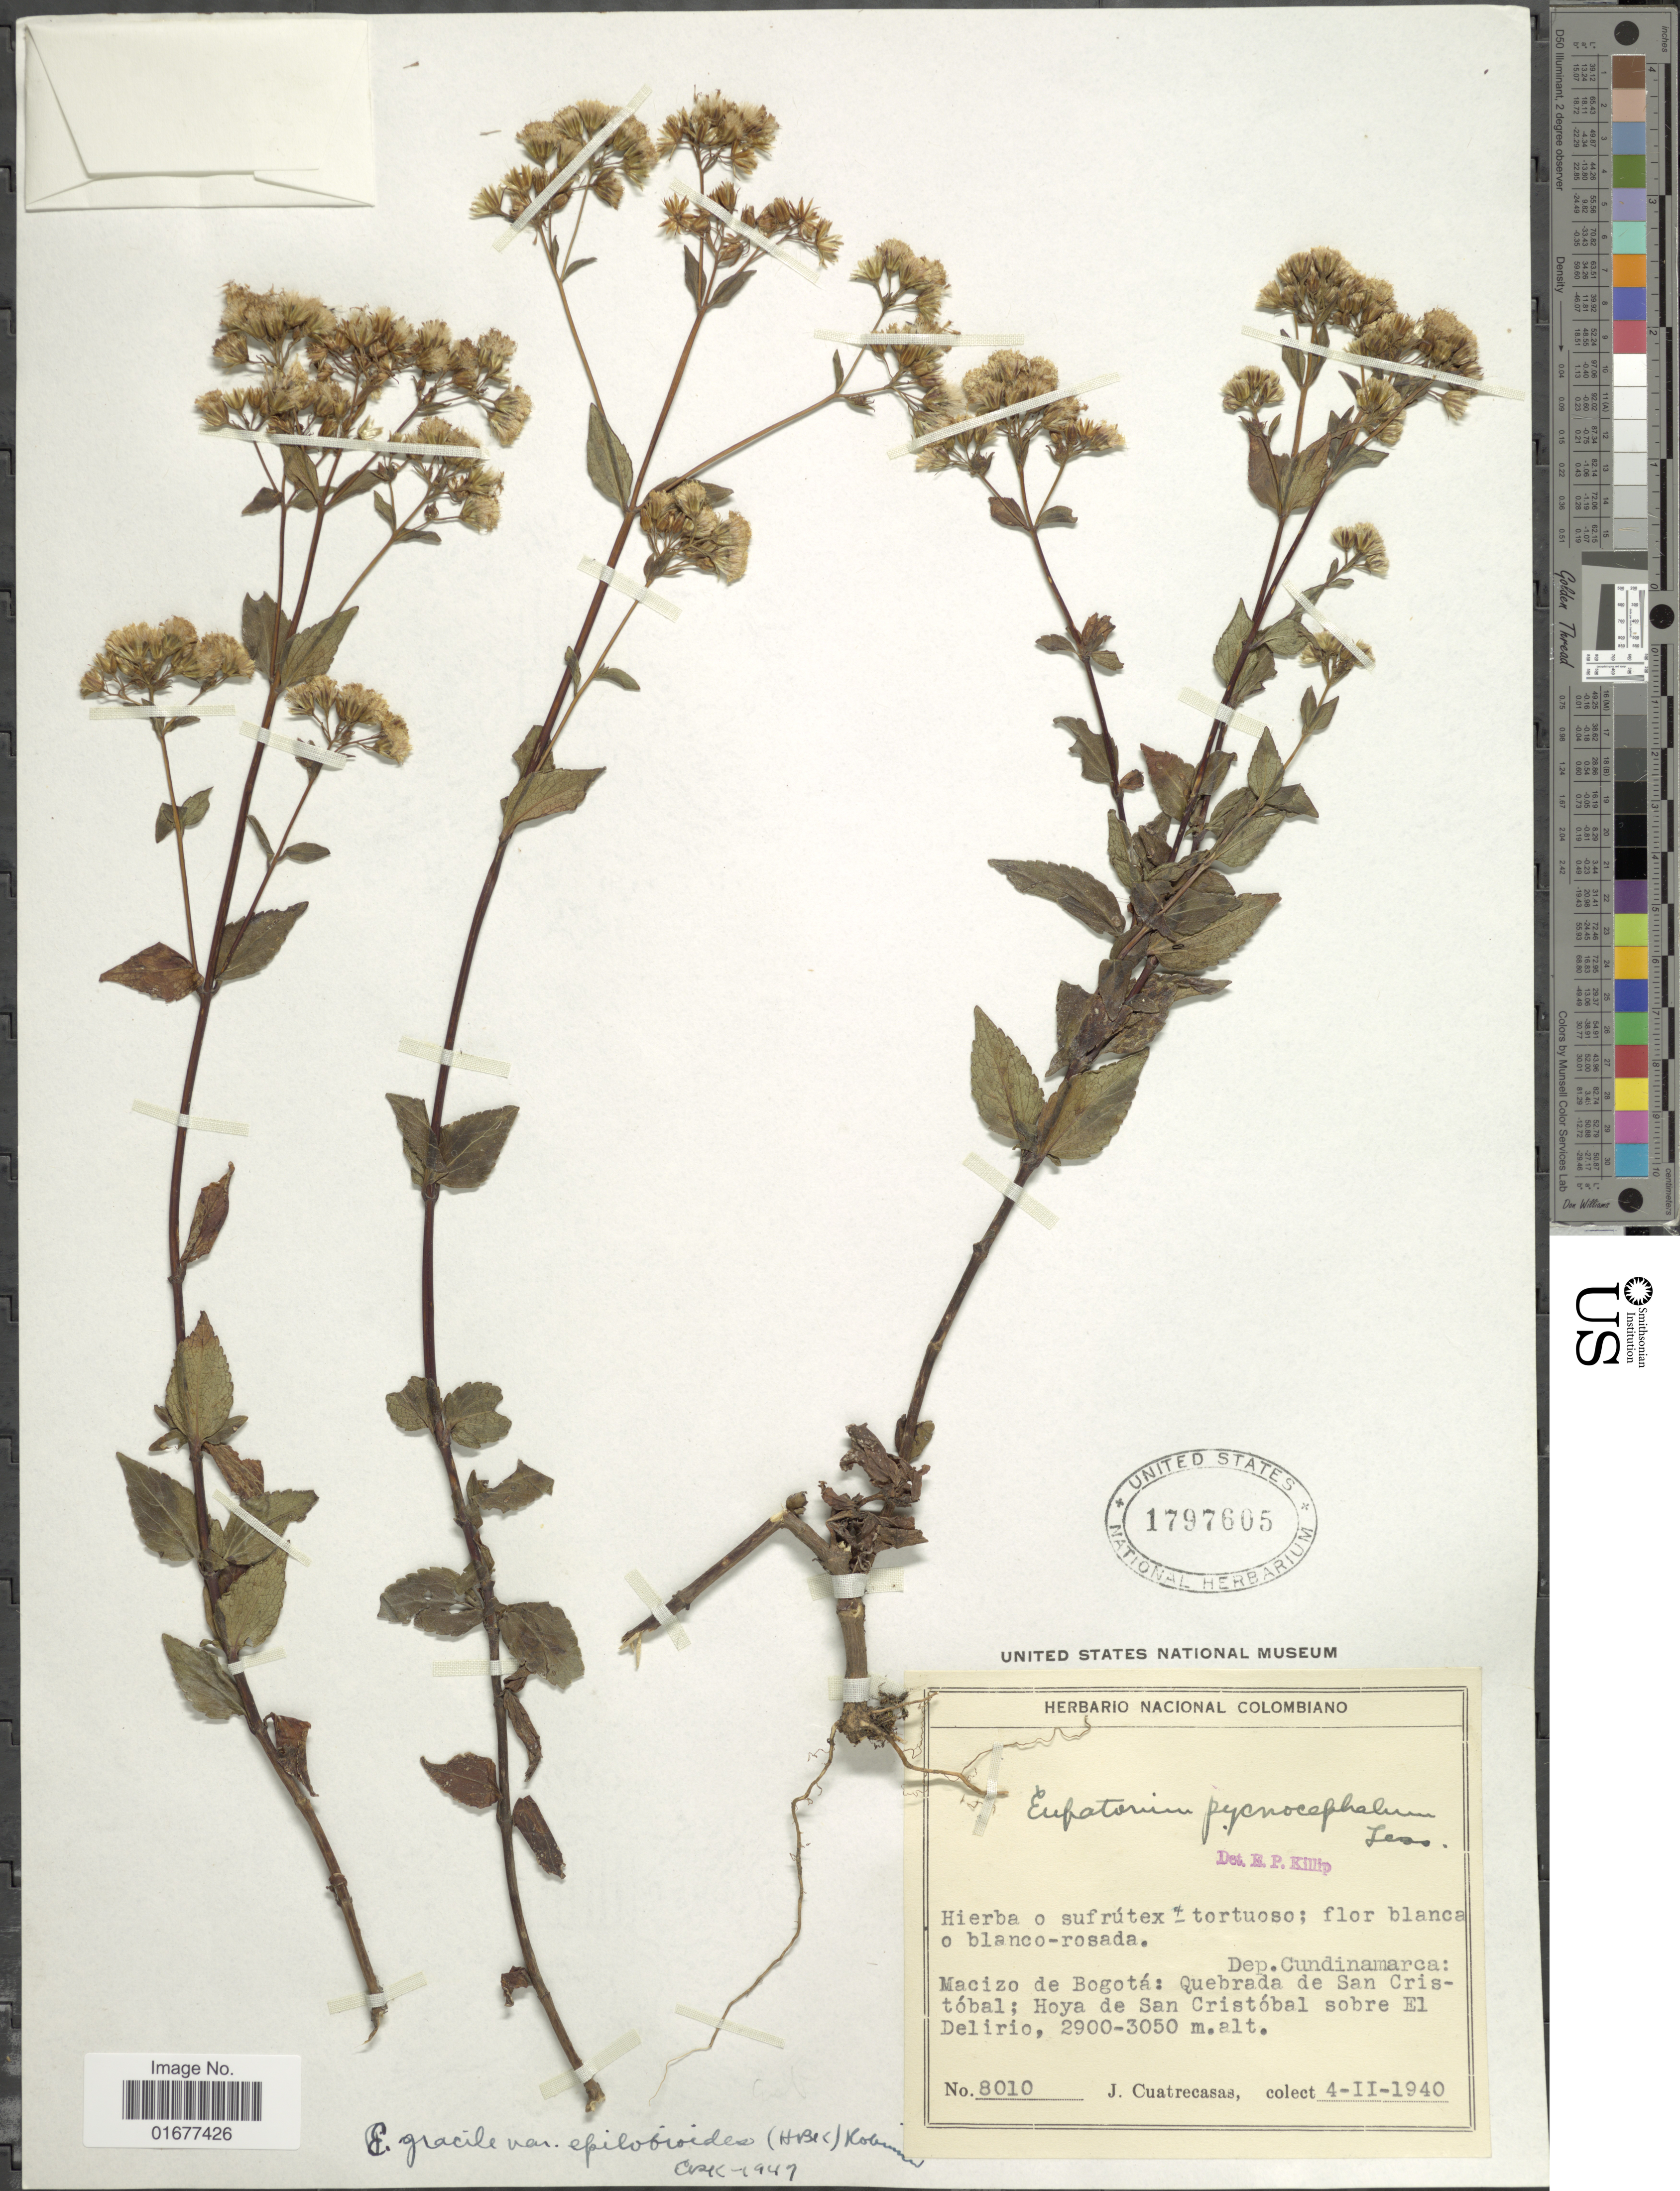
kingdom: Plantae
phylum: Tracheophyta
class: Magnoliopsida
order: Asterales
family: Asteraceae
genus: Ageratina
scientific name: Ageratina gracilis var. epilobioides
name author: (Kunth) R.M. King & H. Rob. ex Luteyn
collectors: J. Cuatrecasas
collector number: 8010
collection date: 1940-11-01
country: Colombia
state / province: Cundinamarca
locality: Macizo de Bogota, Quebrada de San Cristobal; Hoya de San Cristobal sobre El Delirio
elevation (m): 2900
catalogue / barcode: US 1797605